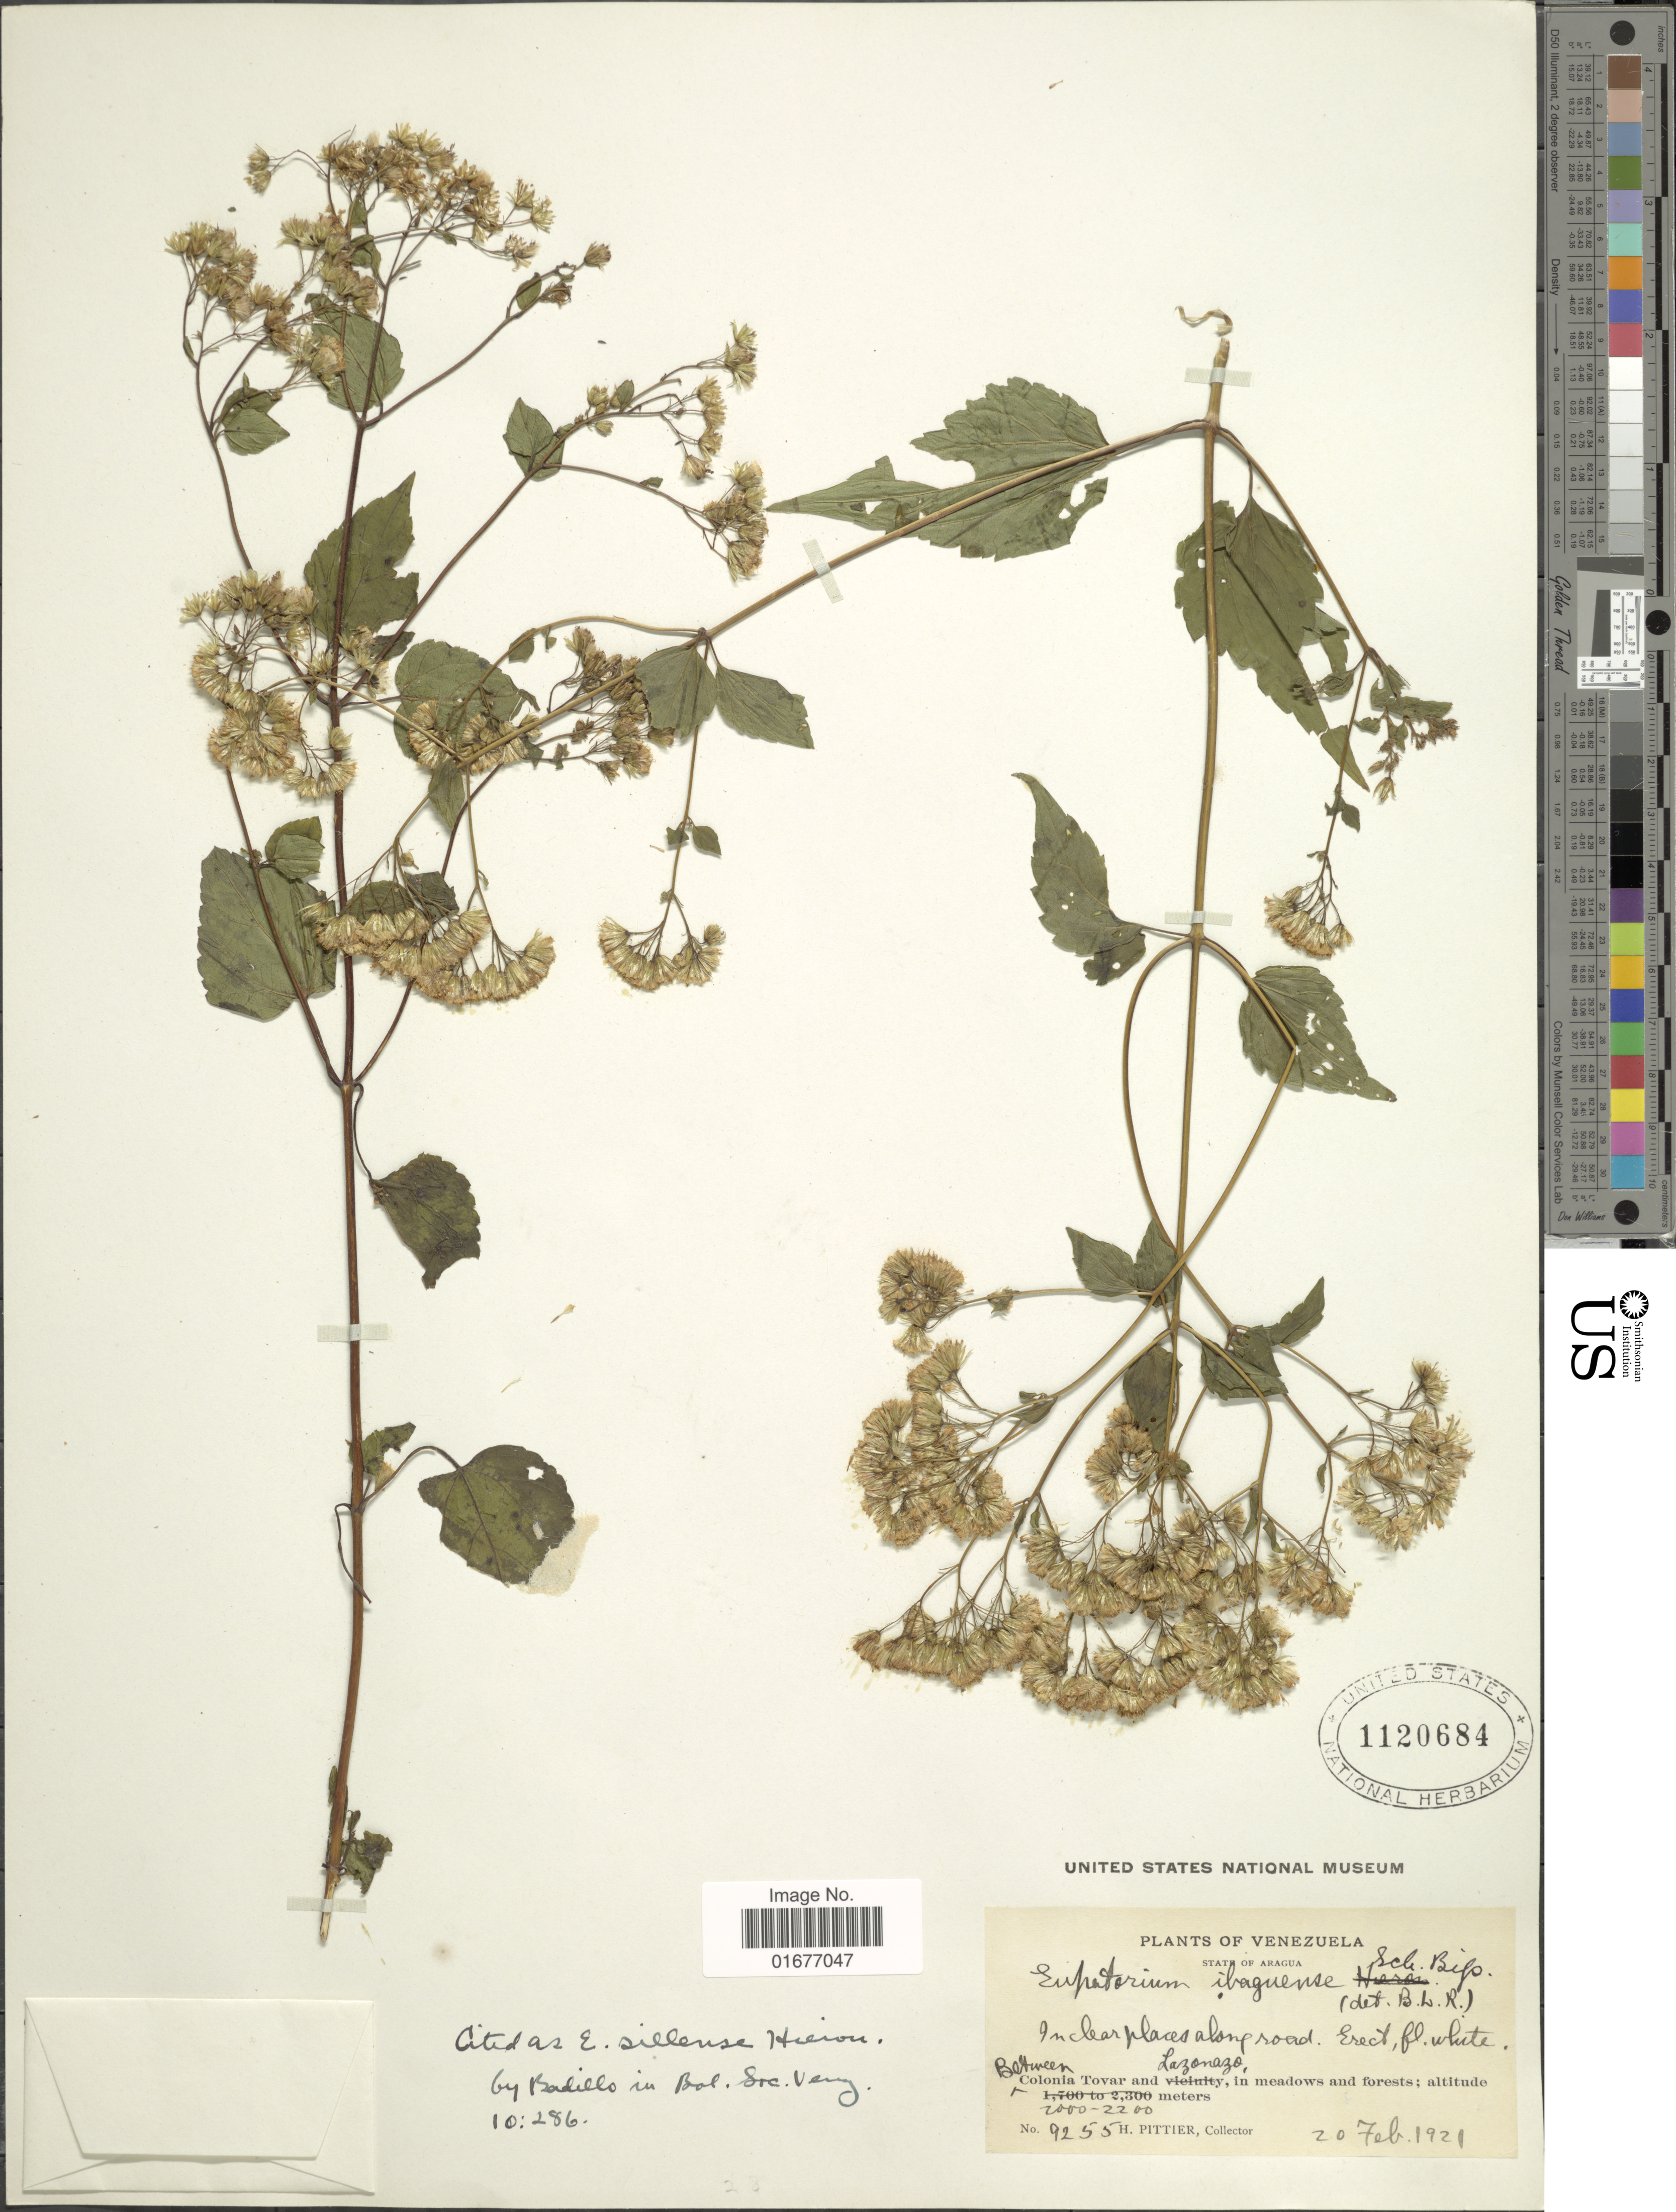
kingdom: Plantae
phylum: Tracheophyta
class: Magnoliopsida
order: Asterales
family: Asteraceae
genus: Ageratina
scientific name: Ageratina ibaguensis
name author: (Sch. Bip. ex Hieron.) R.M. King & H. Rob.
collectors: H. F. Pittier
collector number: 9255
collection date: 1921-02-20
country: Venezuela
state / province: Aragua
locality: Between Colonia Tovar and Lazanazo, in meadows and forests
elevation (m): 2000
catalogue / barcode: US 1120684